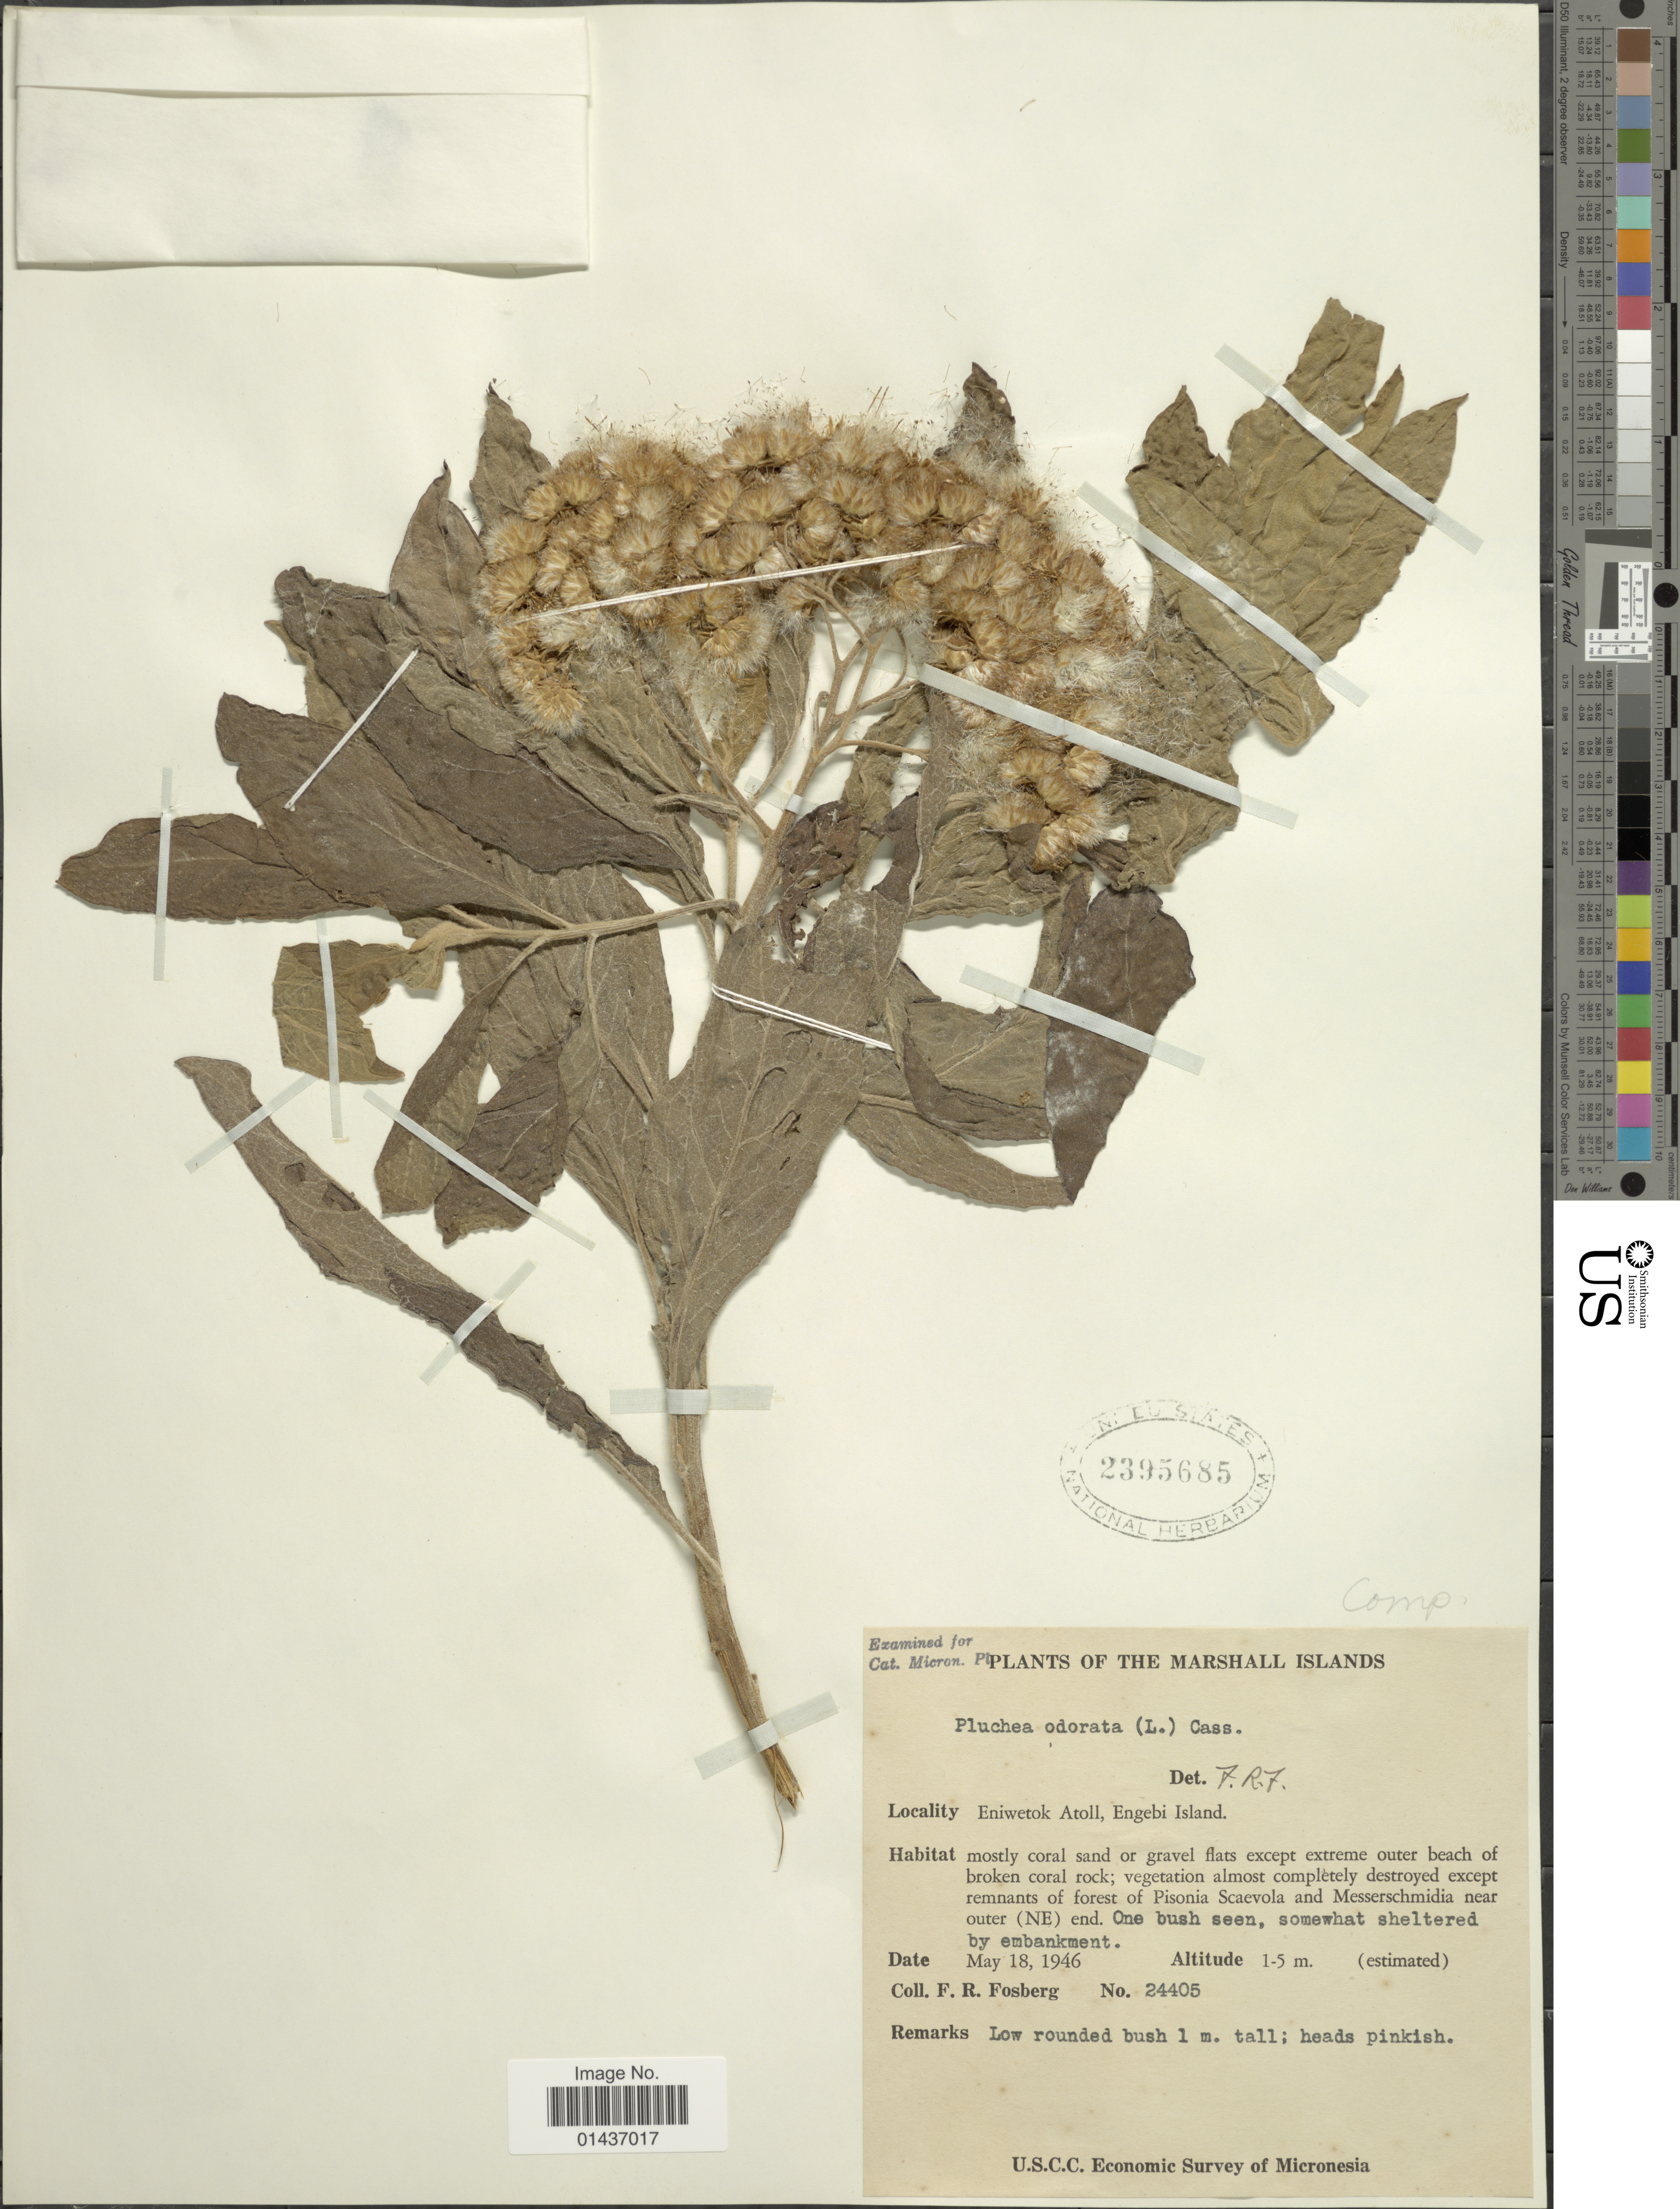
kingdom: Plantae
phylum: Tracheophyta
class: Magnoliopsida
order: Asterales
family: Asteraceae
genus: Pluchea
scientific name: Pluchea carolinensis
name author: (Jacq.) D. Don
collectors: F. R. Fosberg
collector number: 24405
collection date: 1946-05-18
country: Marshall Islands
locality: Eniwetok Atoll, Engebi Island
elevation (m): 1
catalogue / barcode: US 2395685